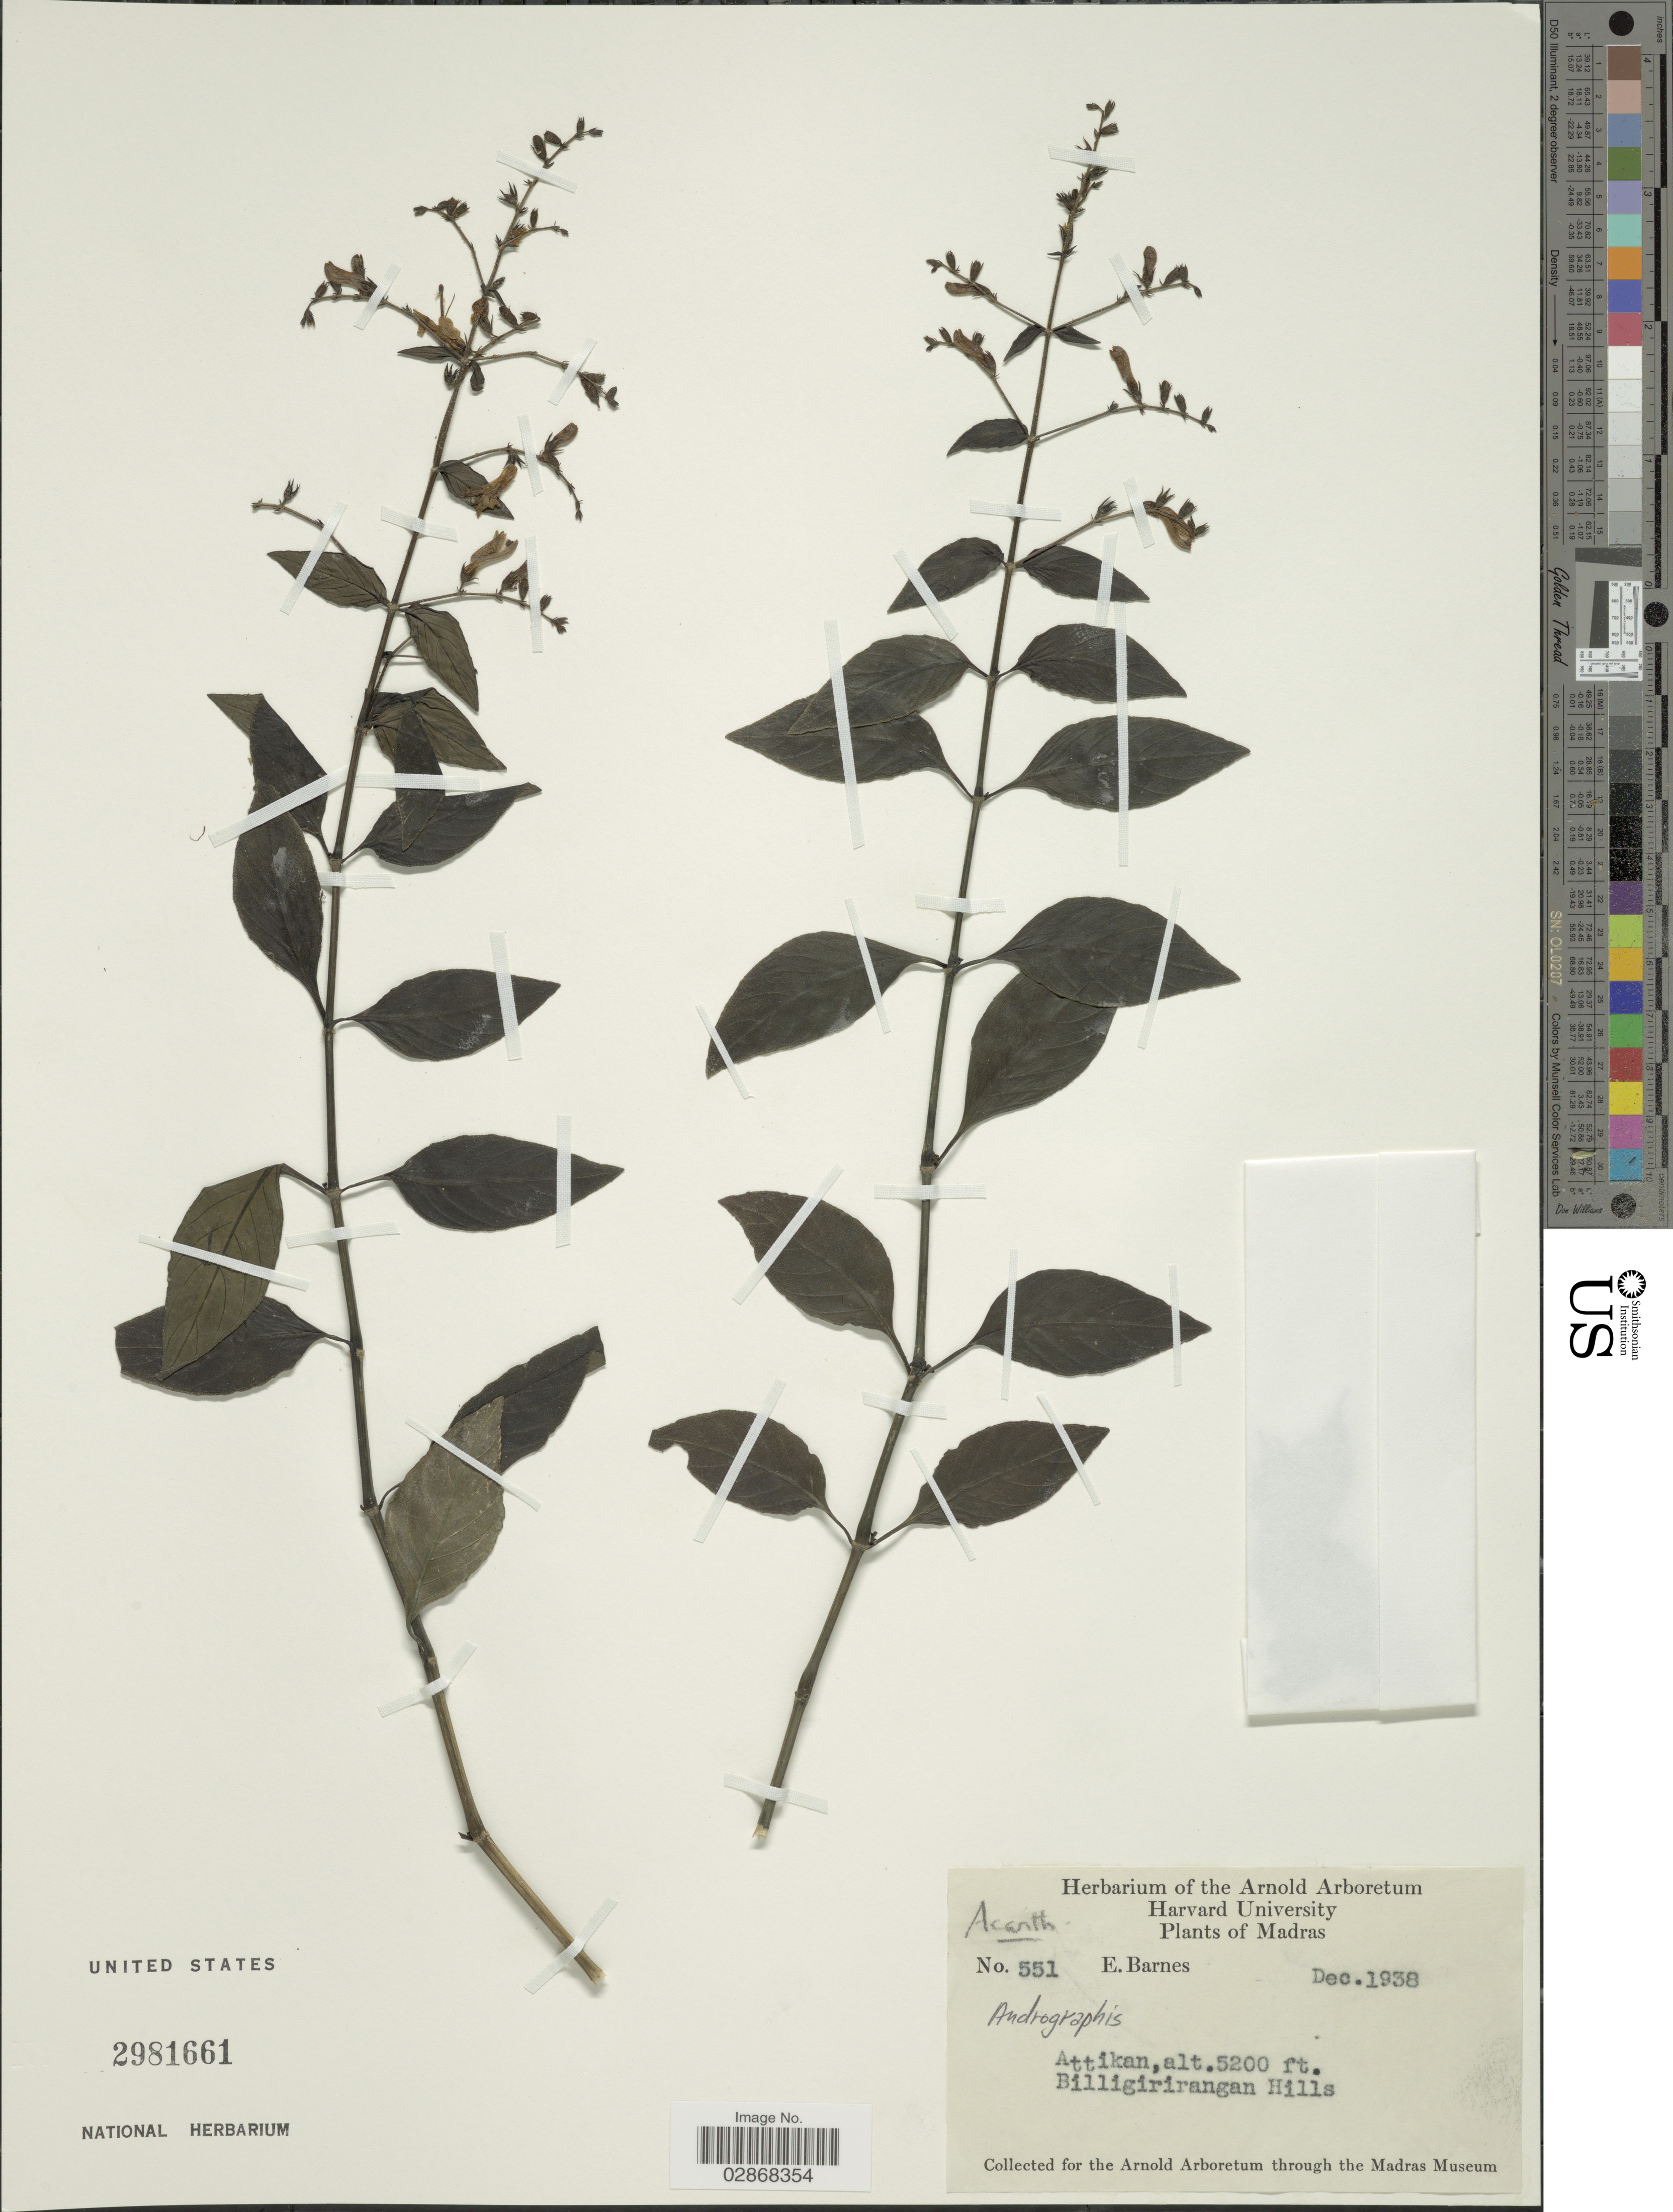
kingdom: Plantae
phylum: Tracheophyta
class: Magnoliopsida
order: Lamiales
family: Acanthaceae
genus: Andrographis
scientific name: Andrographis sp.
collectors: E. Barnes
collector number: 551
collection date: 1938-12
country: India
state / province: Tamil Nadu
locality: Madras. Billigirirangan Hills.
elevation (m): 1585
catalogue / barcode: US 2981661